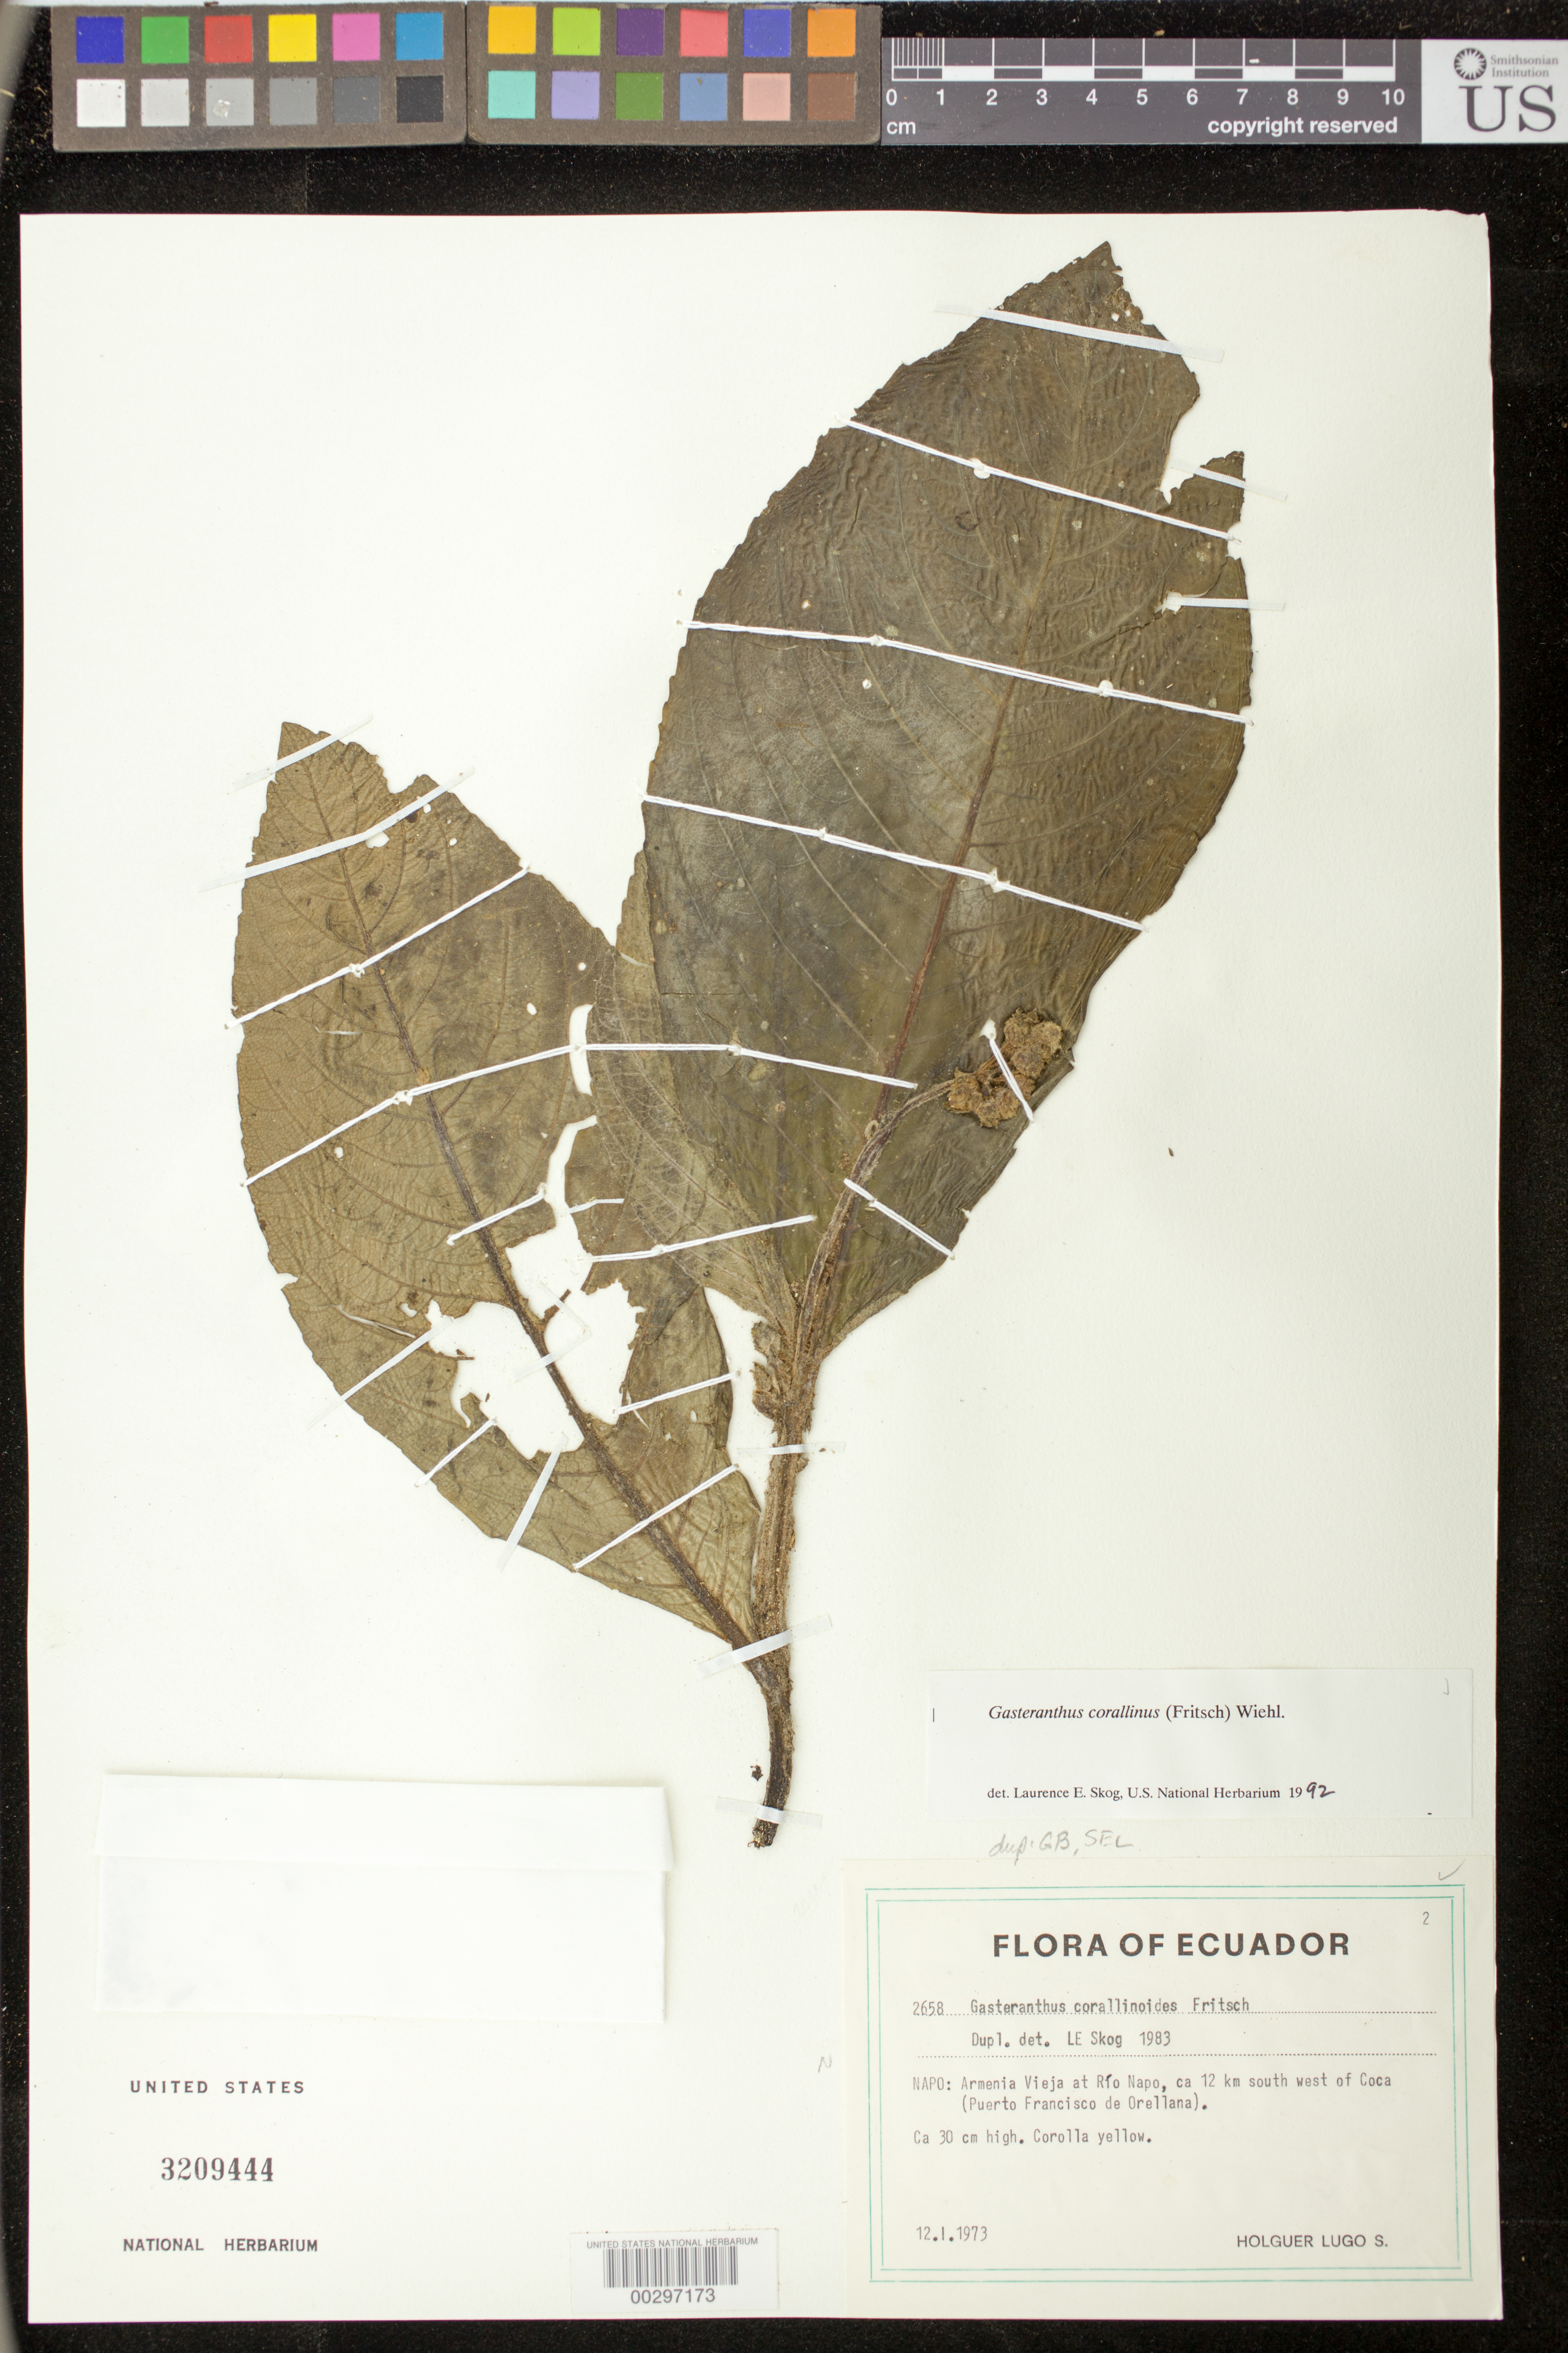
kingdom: Plantae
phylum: Tracheophyta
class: Magnoliopsida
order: Lamiales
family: Gesneriaceae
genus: Gasteranthus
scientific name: Gasteranthus corallinus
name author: (Fritsch) Wiehler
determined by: Skog, Laurence E.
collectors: H. Lugo S.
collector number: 2658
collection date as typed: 12 Jan 1973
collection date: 1973-01-12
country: Ecuador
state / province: Napo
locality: Armenia Vieja at Río Napo, ca 12 km SW of Coca (Puerto Francisco de Orellana)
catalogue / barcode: US 3209444